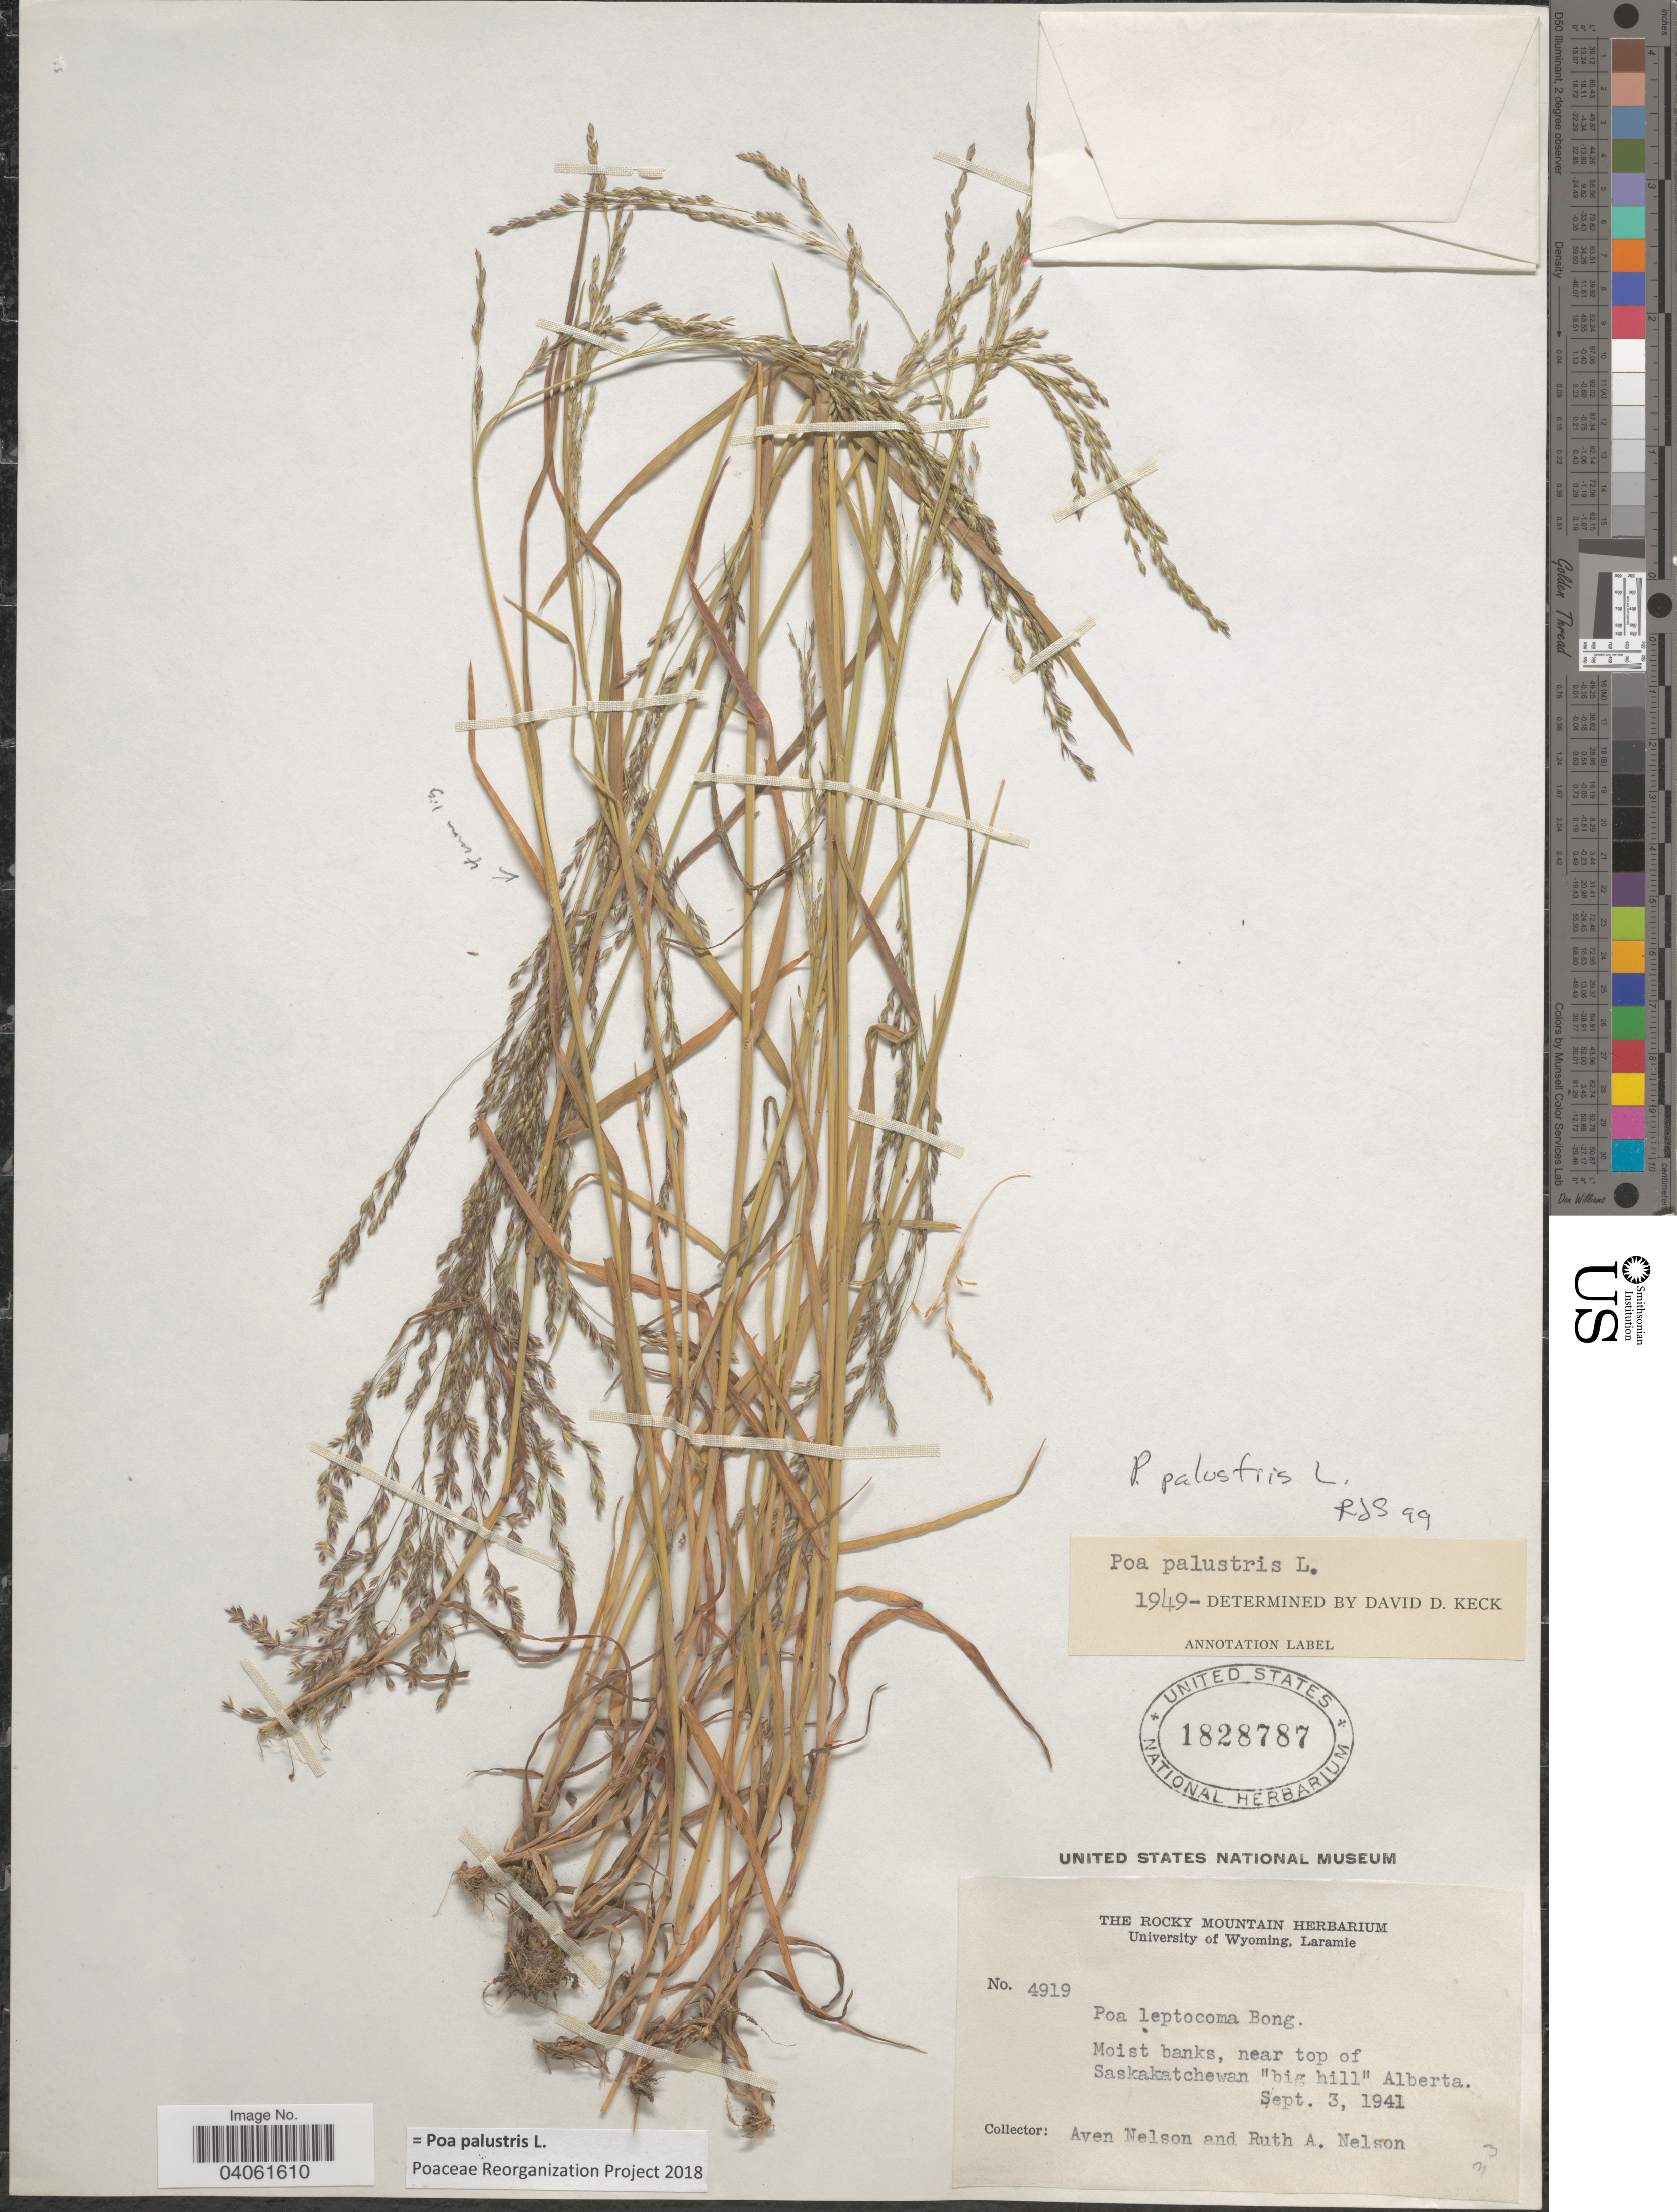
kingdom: Plantae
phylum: Tracheophyta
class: Liliopsida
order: Poales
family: Poaceae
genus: Poa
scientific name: Poa palustris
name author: L.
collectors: A. Nelson & R. A. Nelson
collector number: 4919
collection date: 1941-09-03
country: Canada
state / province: Alberta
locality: Near top of Saskakatchewan "big hill" Alberta.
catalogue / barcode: US 1828787